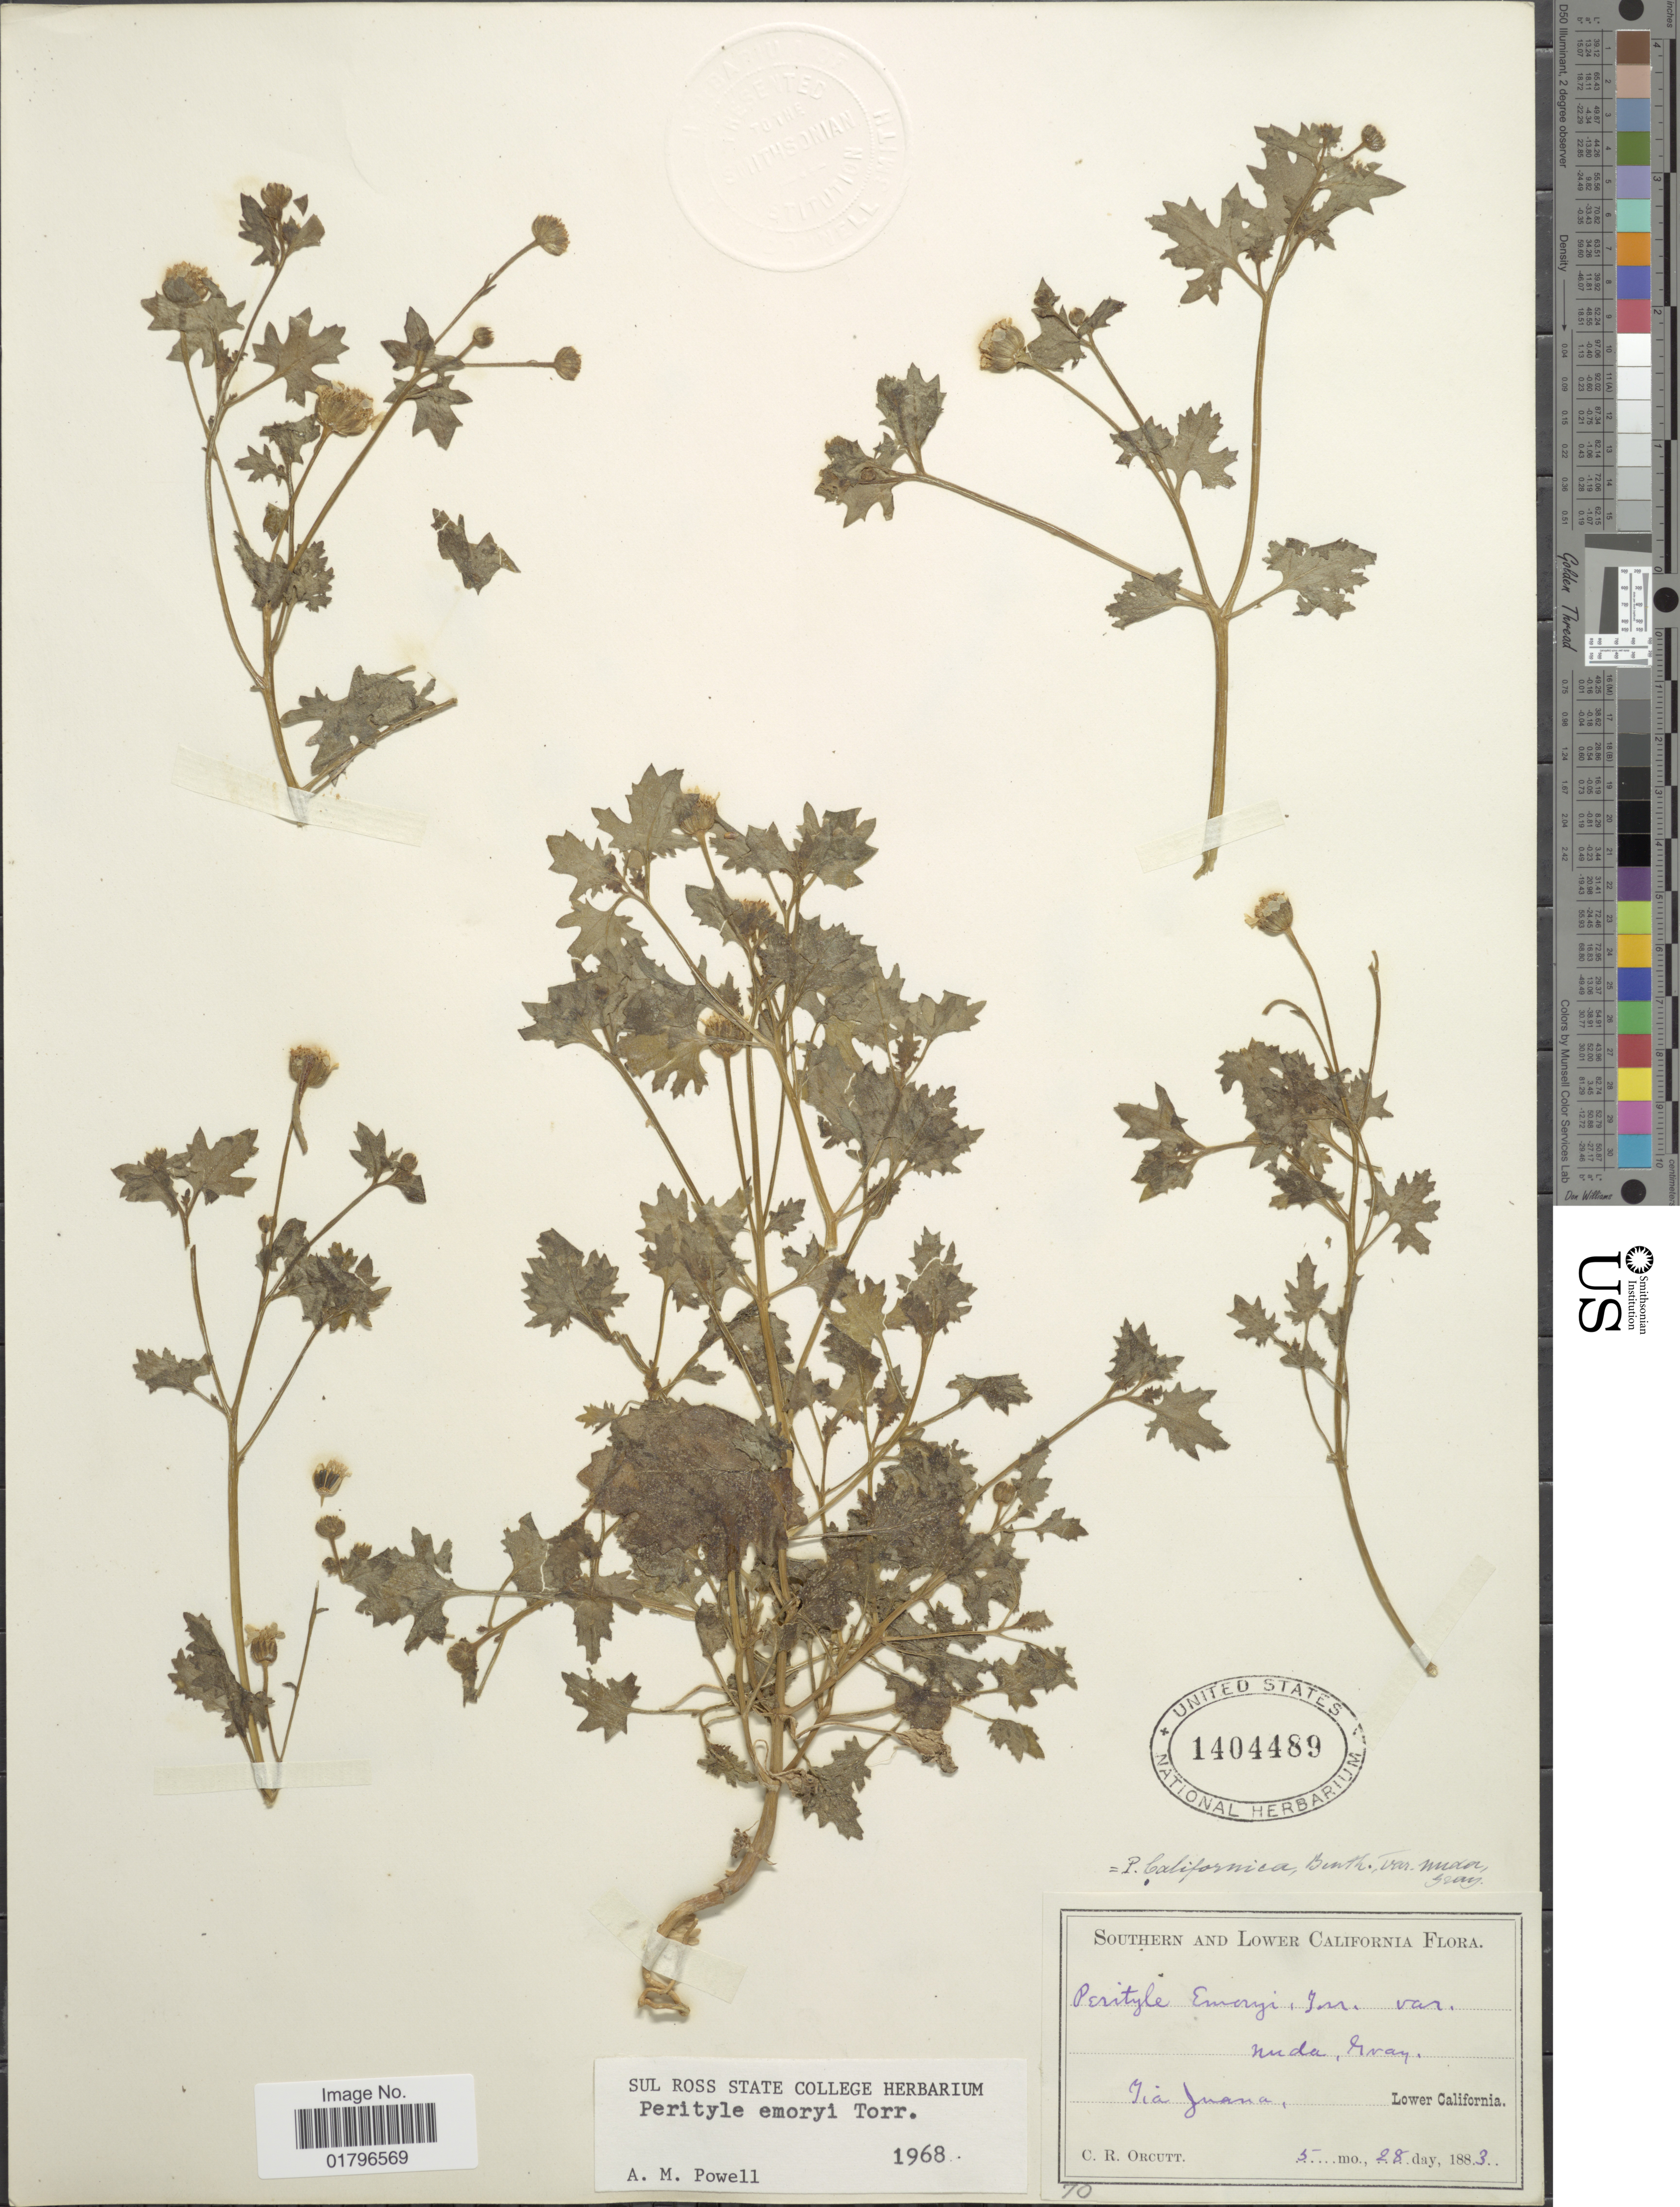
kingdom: Plantae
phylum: Tracheophyta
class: Magnoliopsida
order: Asterales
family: Asteraceae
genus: Perityle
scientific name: Perityle emoryi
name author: Torr.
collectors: C. R. Orcutt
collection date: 1883-05-28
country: Mexico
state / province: Baja California Norte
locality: Tia Juana, Lower California.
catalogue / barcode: US 1404489